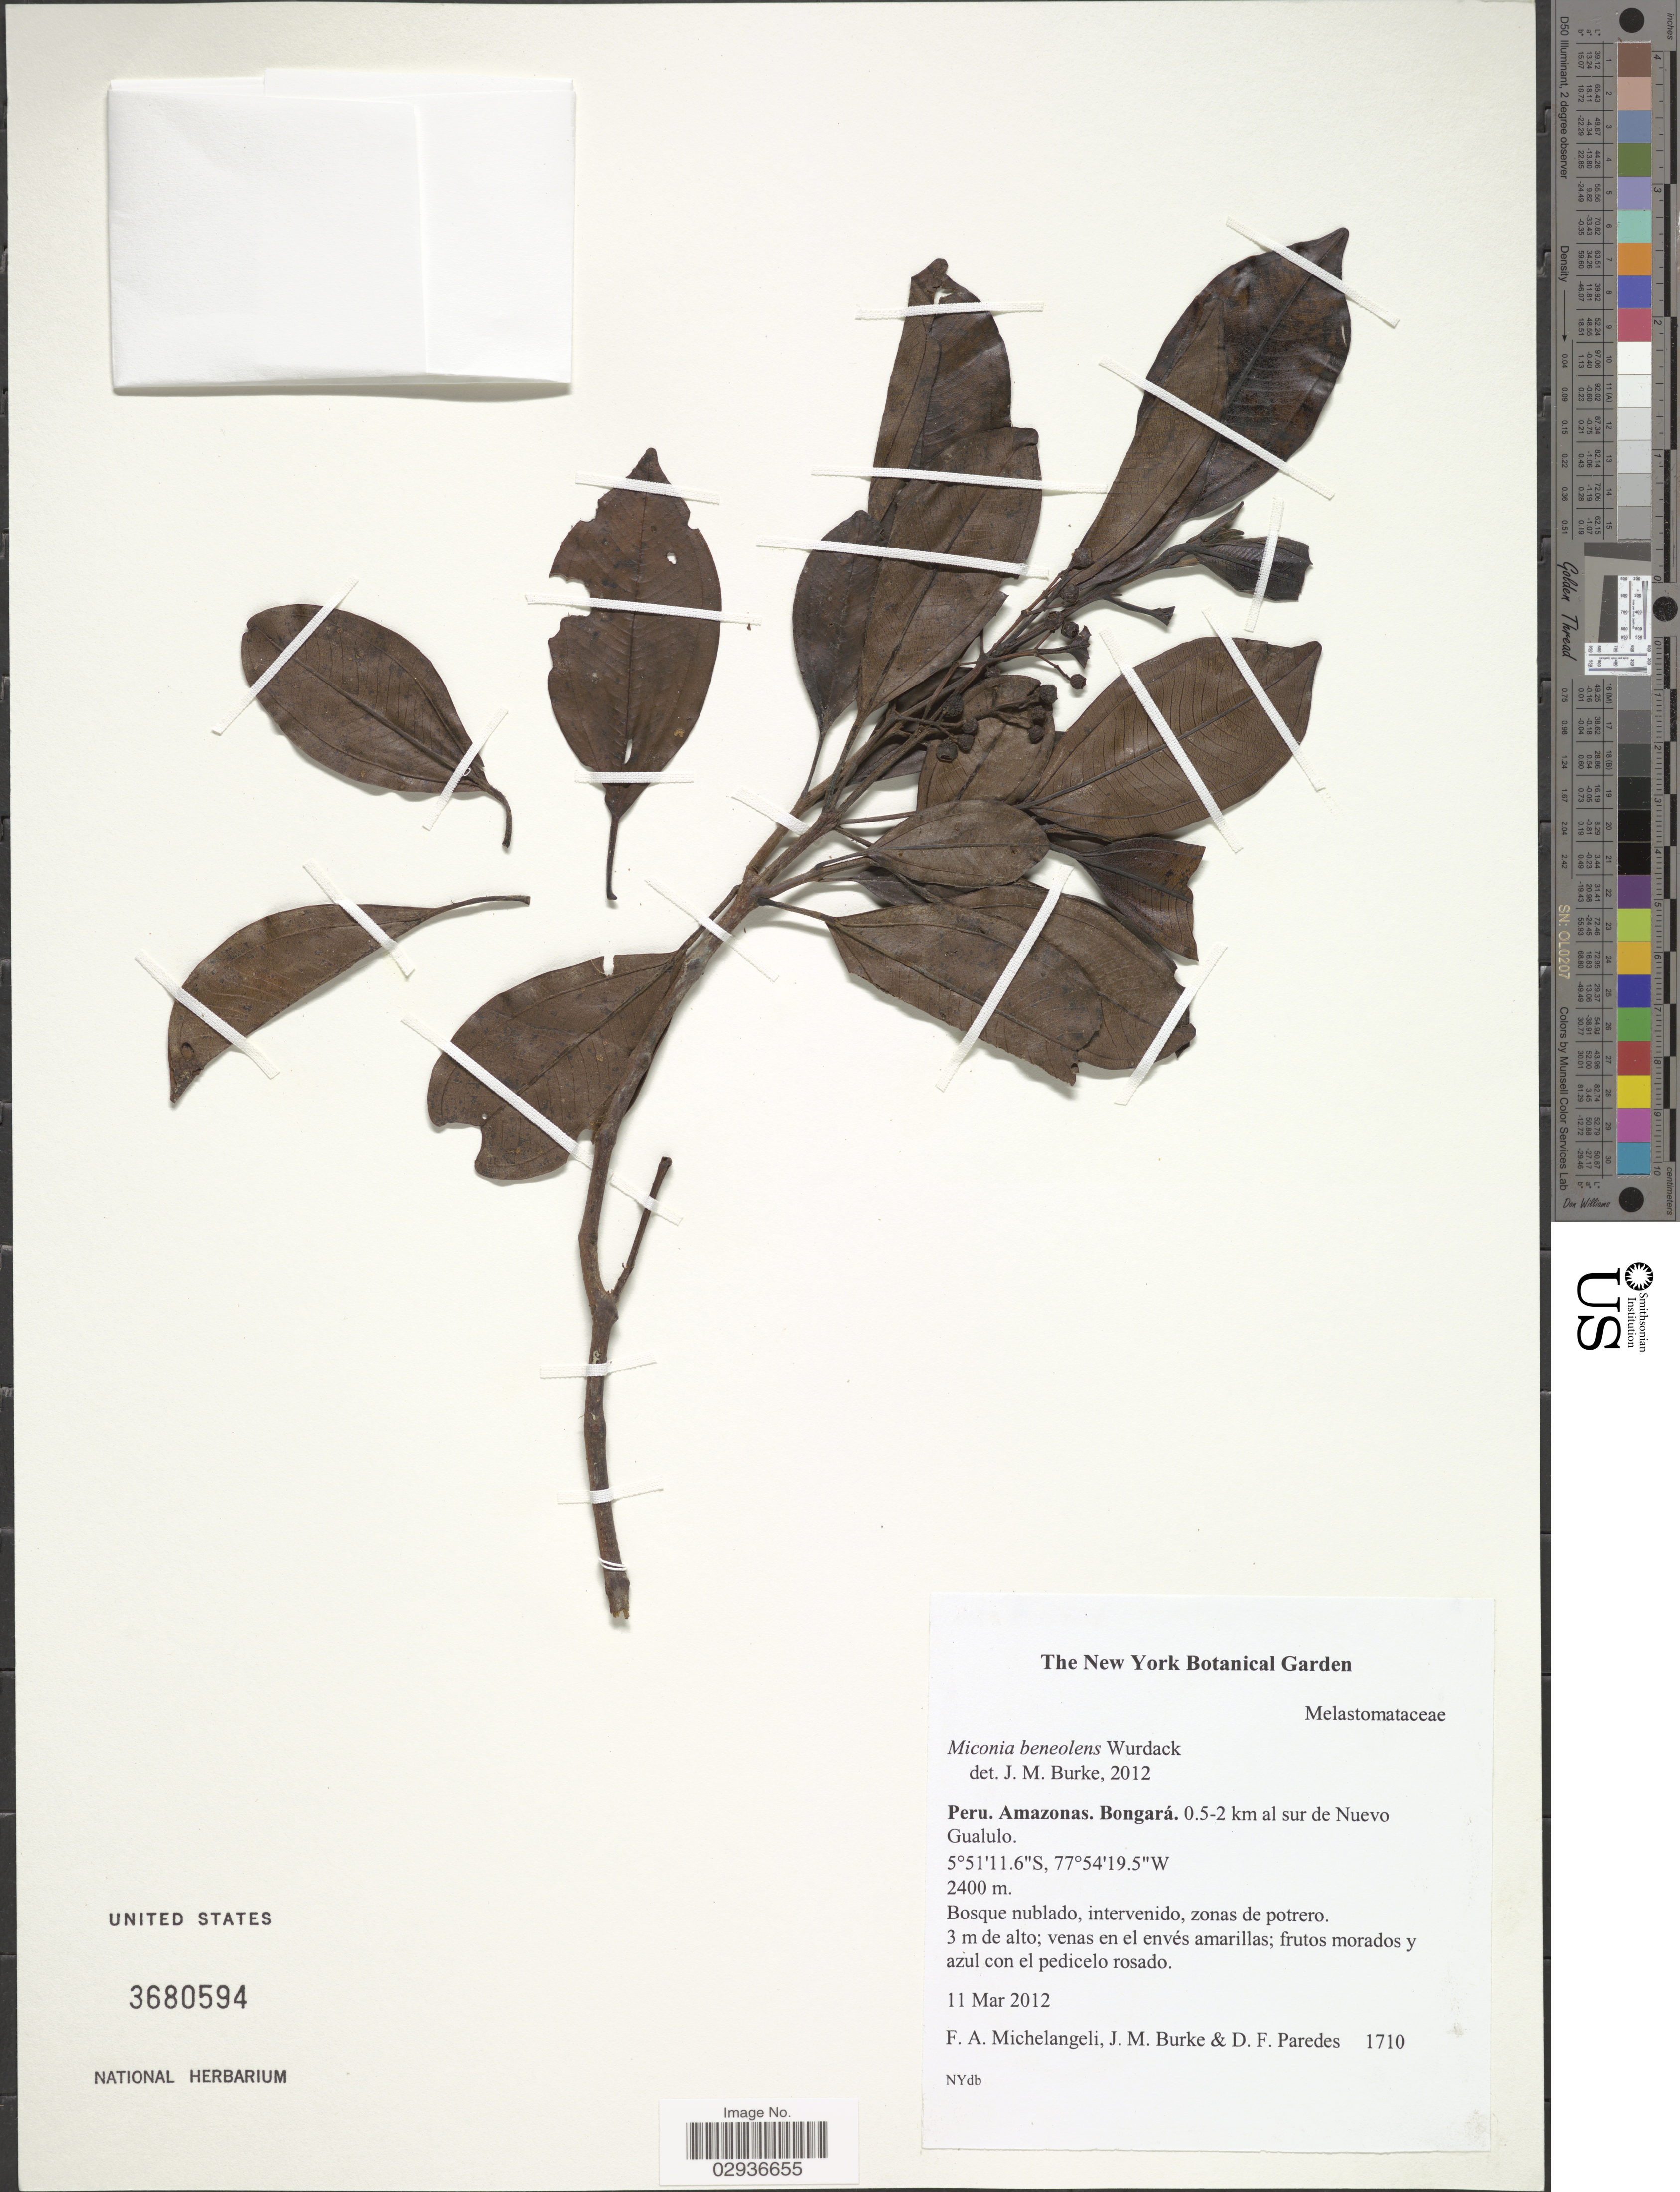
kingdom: Plantae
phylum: Tracheophyta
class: Magnoliopsida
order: Myrtales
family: Melastomataceae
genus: Miconia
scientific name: Miconia beneolens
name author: Wurdack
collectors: F. A. Michelangeli, Jac. M. Burke & D. Paredes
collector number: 1710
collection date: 2012-03-11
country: Peru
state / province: Amazonas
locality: Bongará. 0.5-2 km al sur de Nuevo Gualulo.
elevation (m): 2400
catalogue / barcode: US 3680594